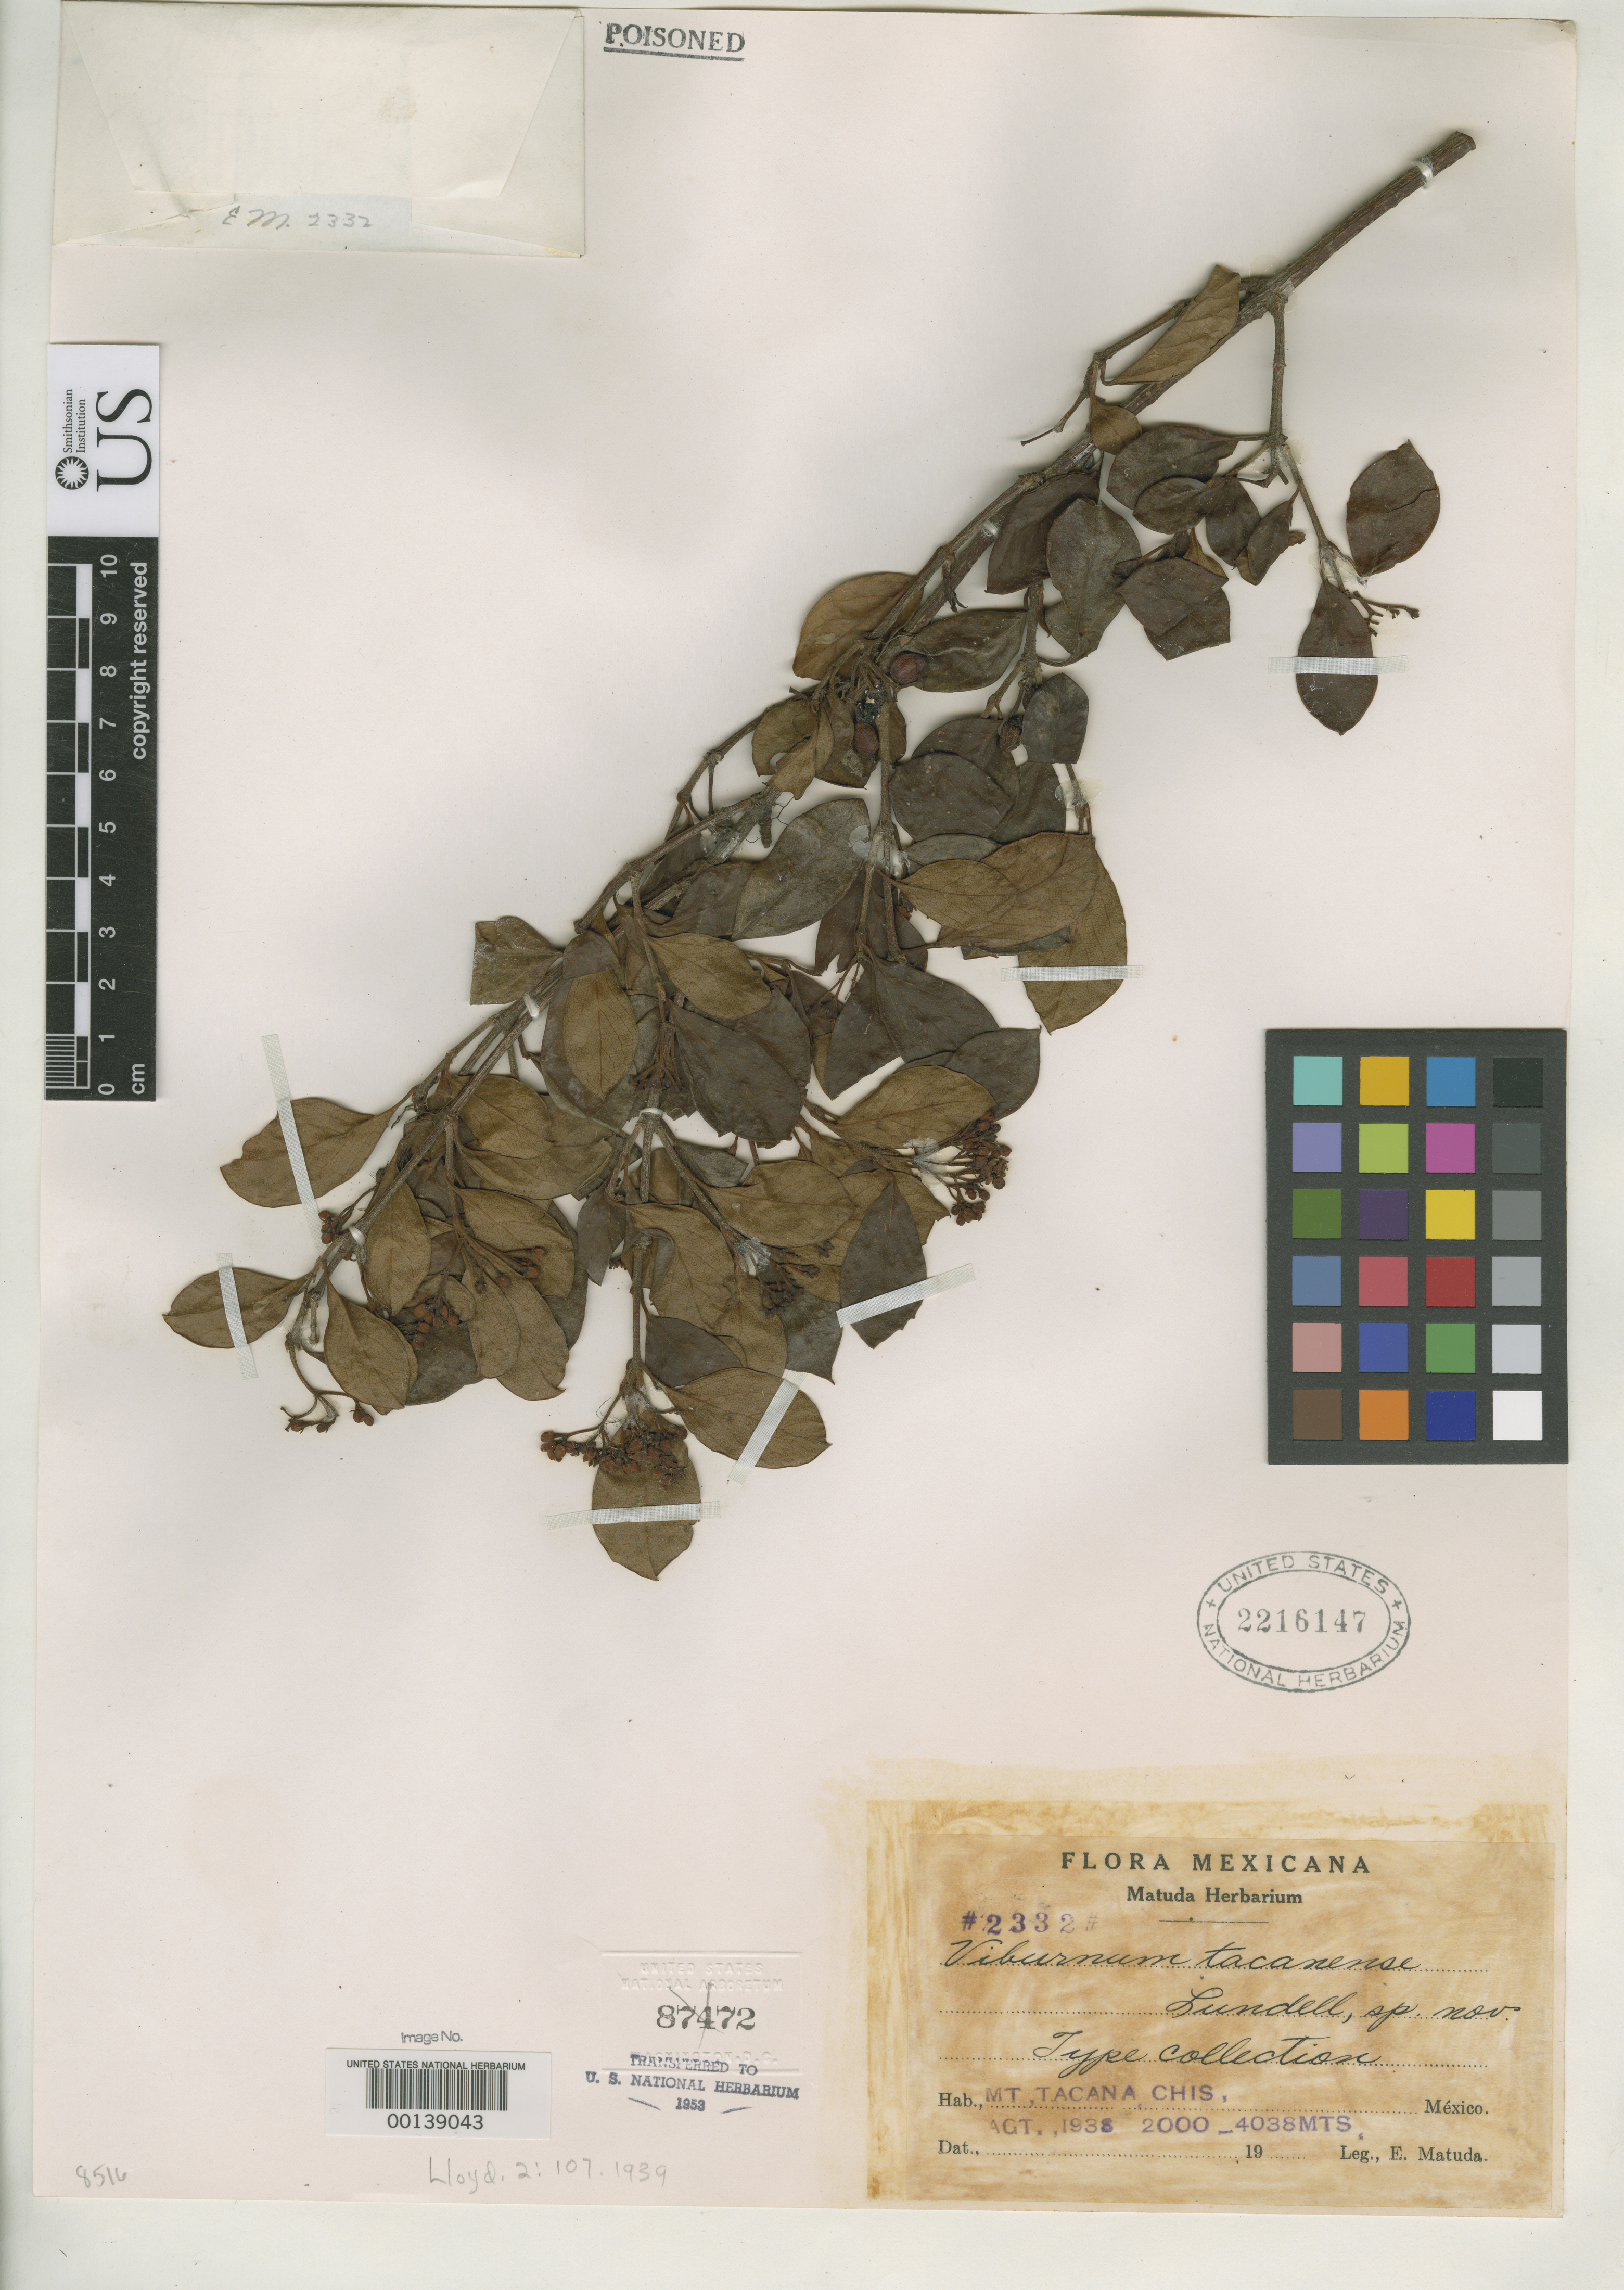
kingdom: Plantae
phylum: Tracheophyta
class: Magnoliopsida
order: Dipsacales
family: Viburnaceae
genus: Viburnum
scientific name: Viburnum tacanense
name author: Lundell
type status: Isotype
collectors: E. Matuda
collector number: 2332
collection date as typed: Aug 1938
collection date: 1938-08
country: Mexico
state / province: Chiapas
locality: Mt. Tacana.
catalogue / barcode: US 2216147